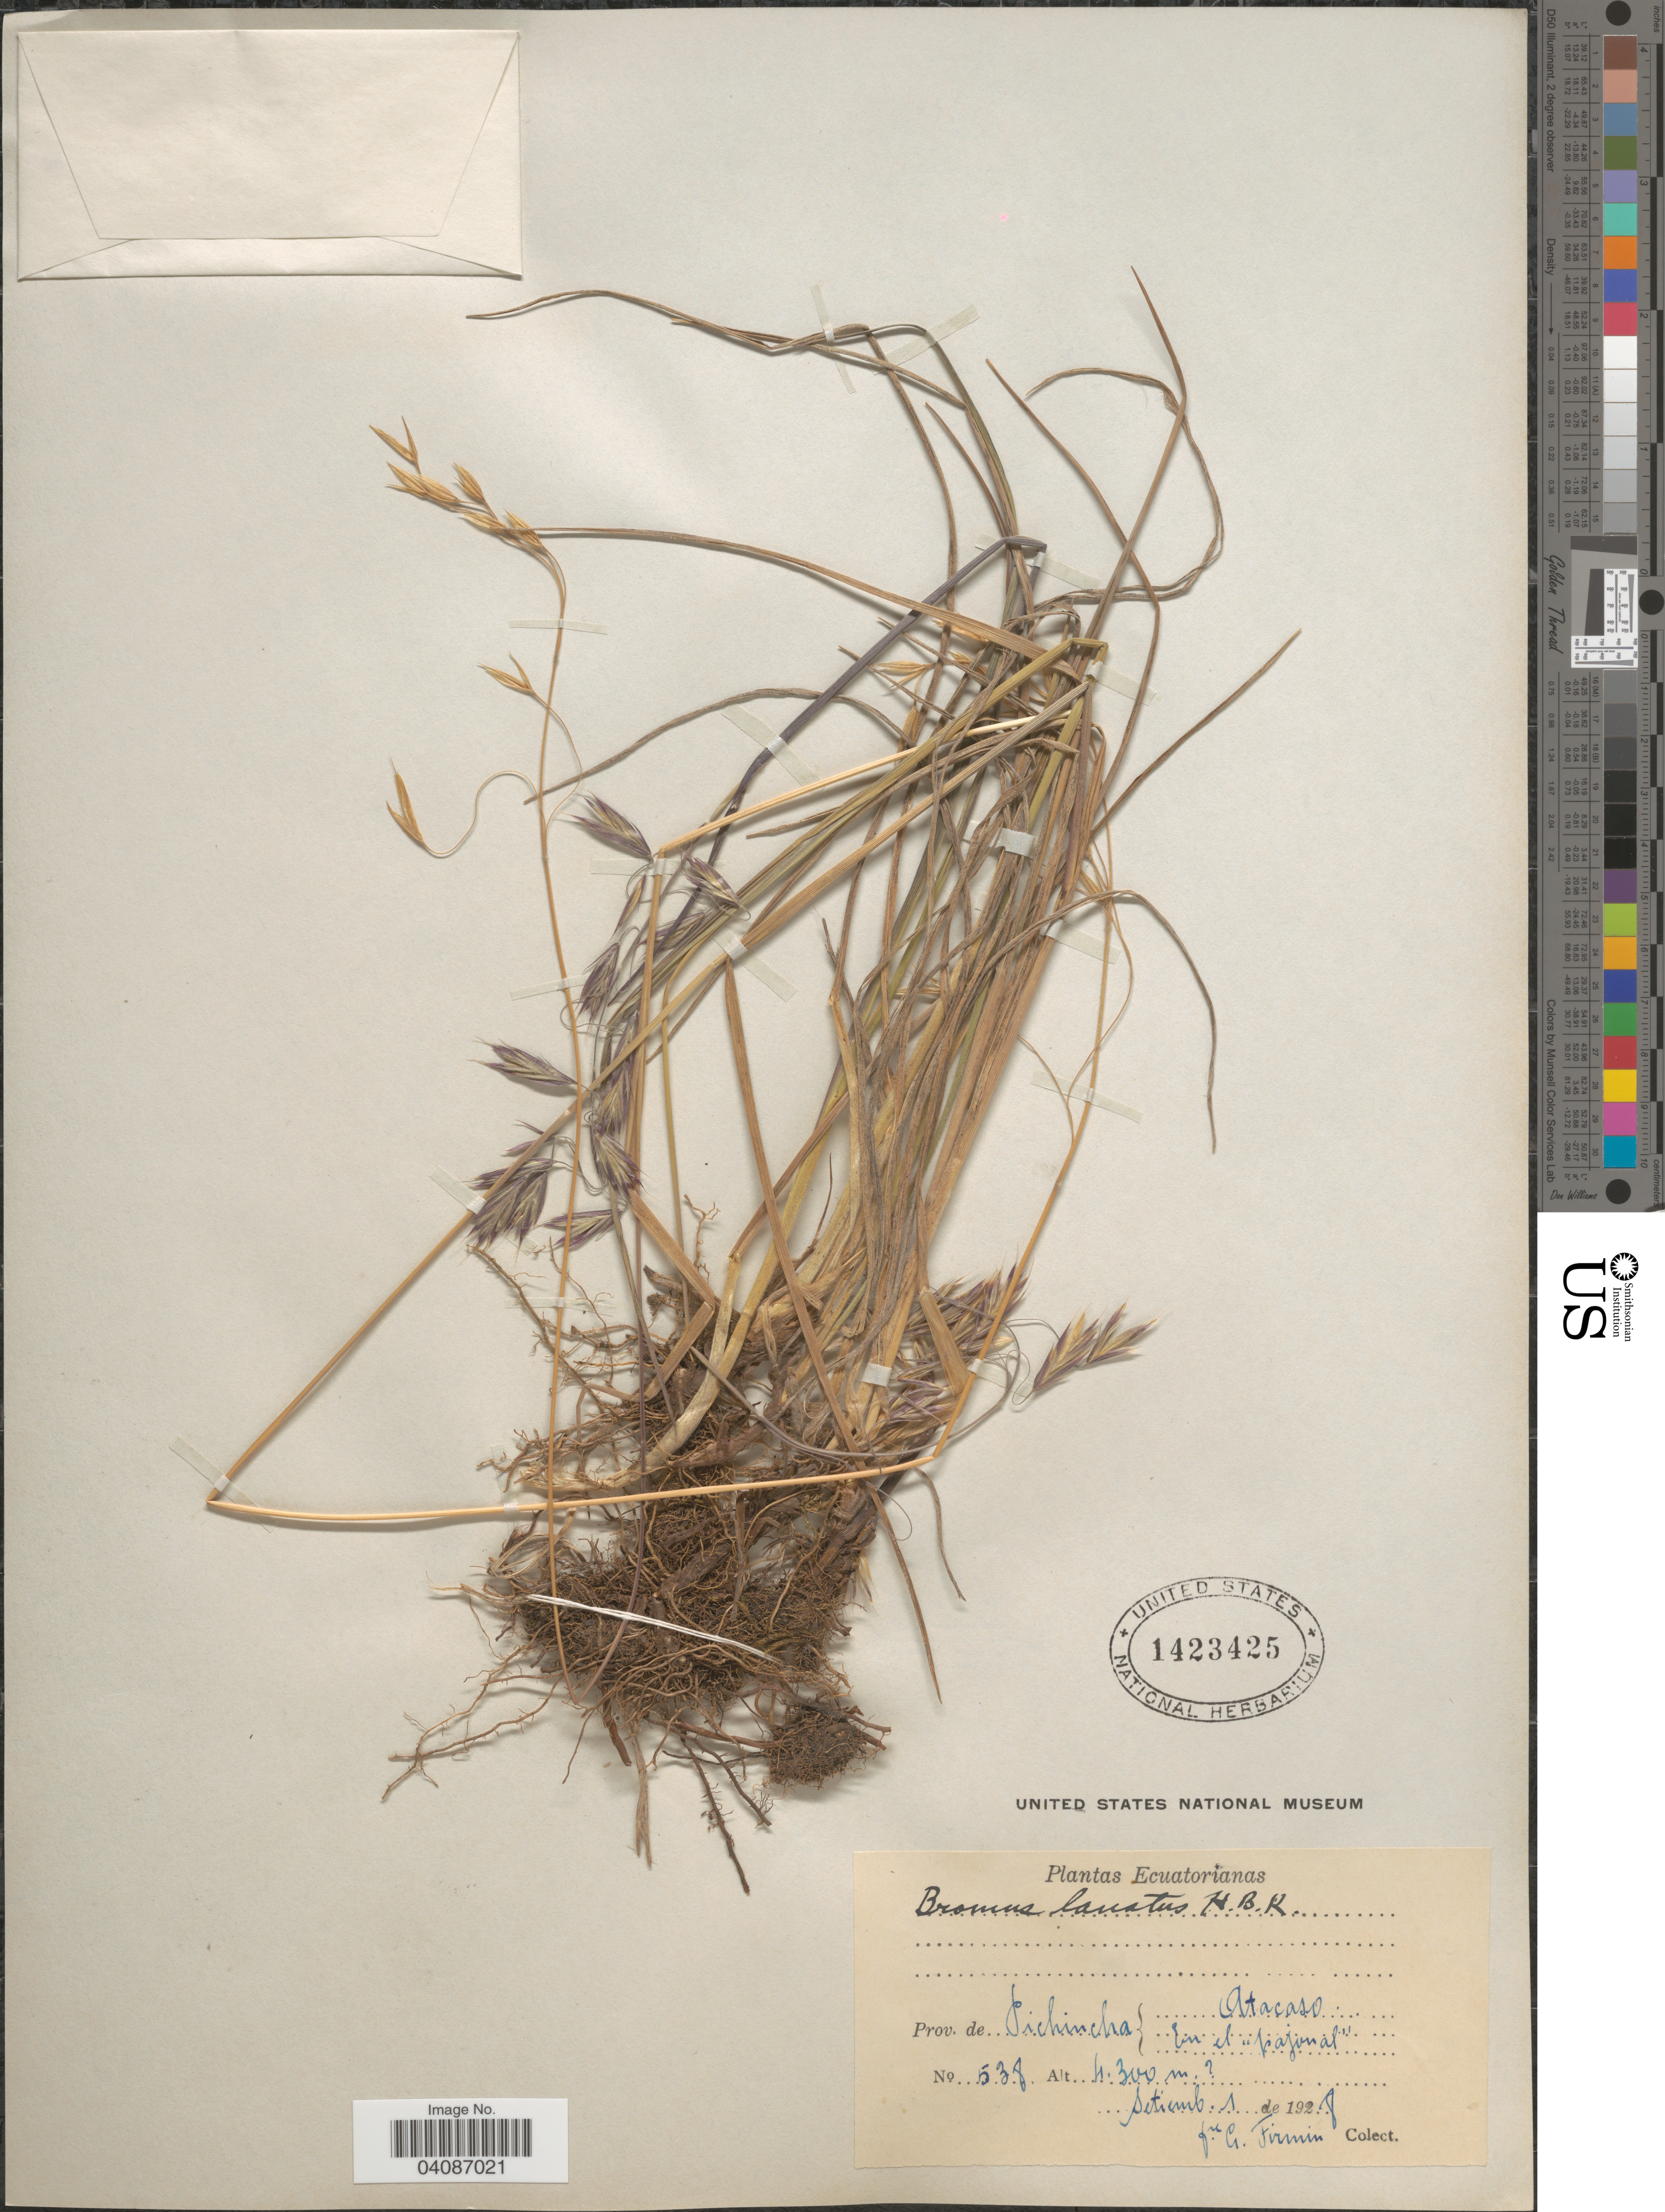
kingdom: Plantae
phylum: Tracheophyta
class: Liliopsida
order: Poales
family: Poaceae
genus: Bromus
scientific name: Bromus lanatus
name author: Kunth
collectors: F. Firmin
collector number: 538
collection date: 1928-09-01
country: Ecuador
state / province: Pichincha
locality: Atacaso. Ein el "pajunal".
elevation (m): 4300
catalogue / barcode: US 1423425